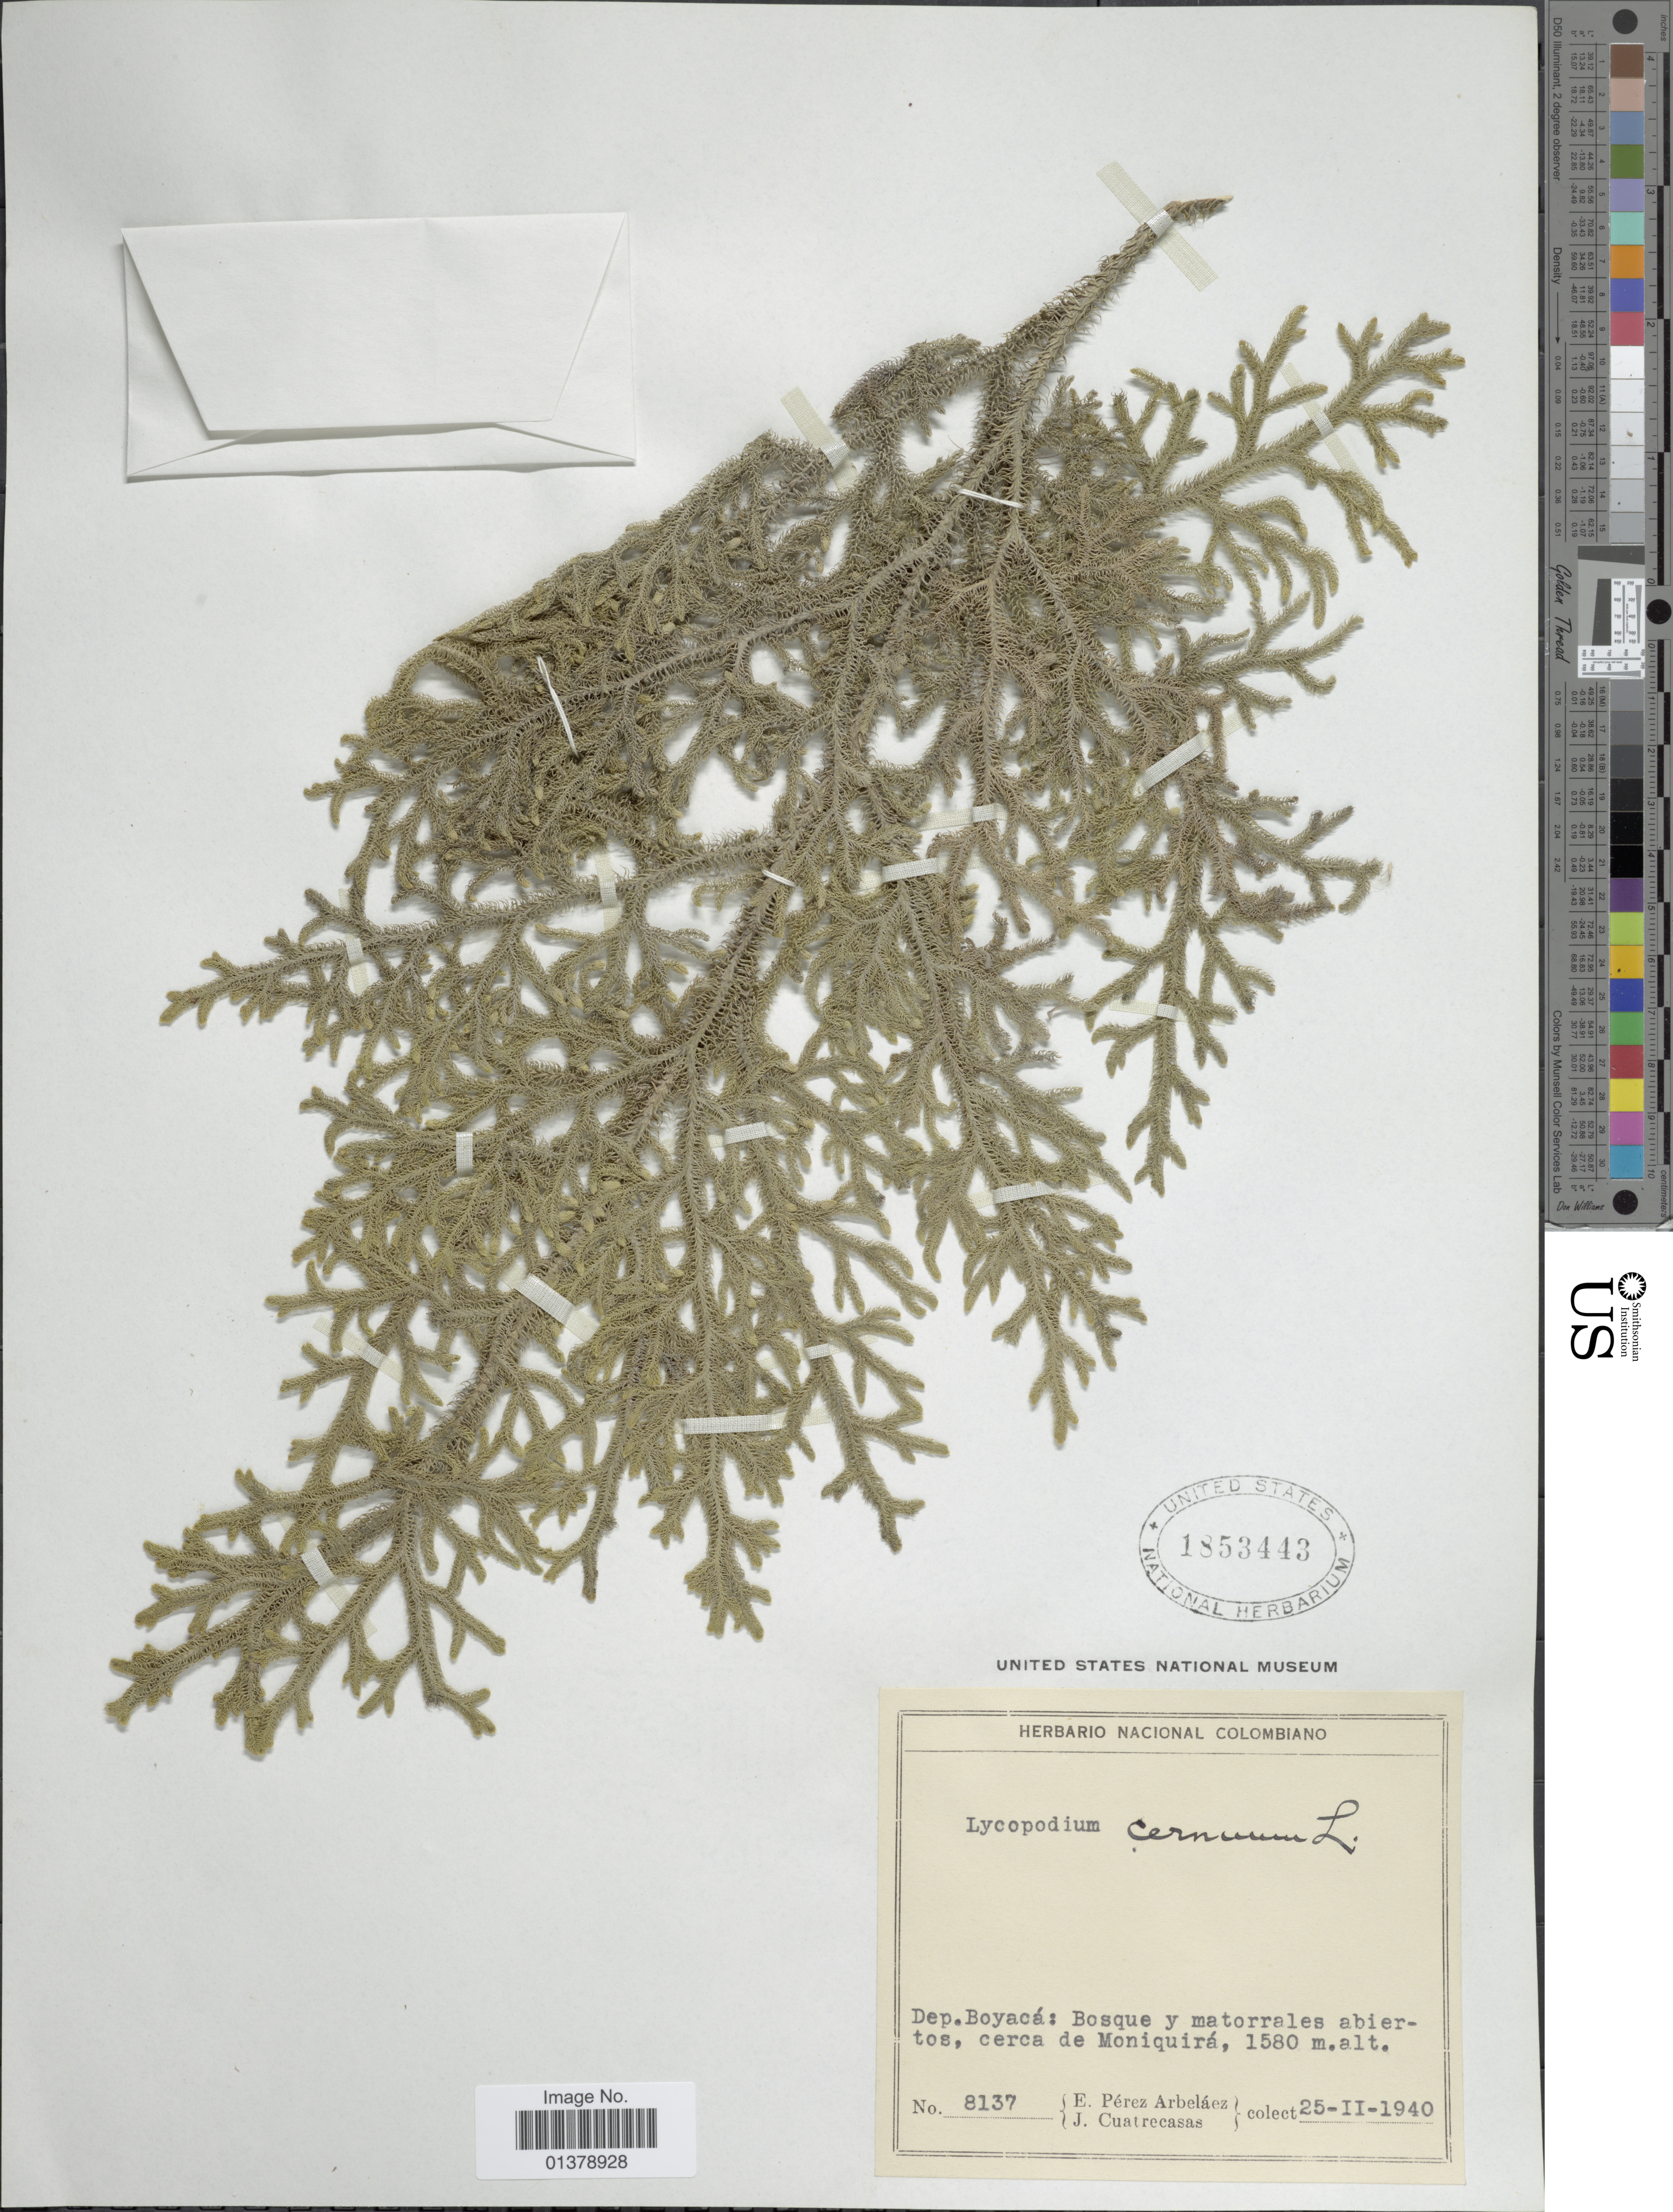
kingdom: Plantae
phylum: Tracheophyta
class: Lycopodiopsida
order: Lycopodiales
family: Lycopodiaceae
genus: Palhinhaea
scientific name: Palhinhaea cernua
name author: (L.) Vasc. & Franco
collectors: E. Pérez Arbeláez & J. Cuatrecasas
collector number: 8137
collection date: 1940-02-25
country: Colombia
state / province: Boyacá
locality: Bosque y matorrales abiertos, cerca de Moniquirá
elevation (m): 1580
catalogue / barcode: US 1853443